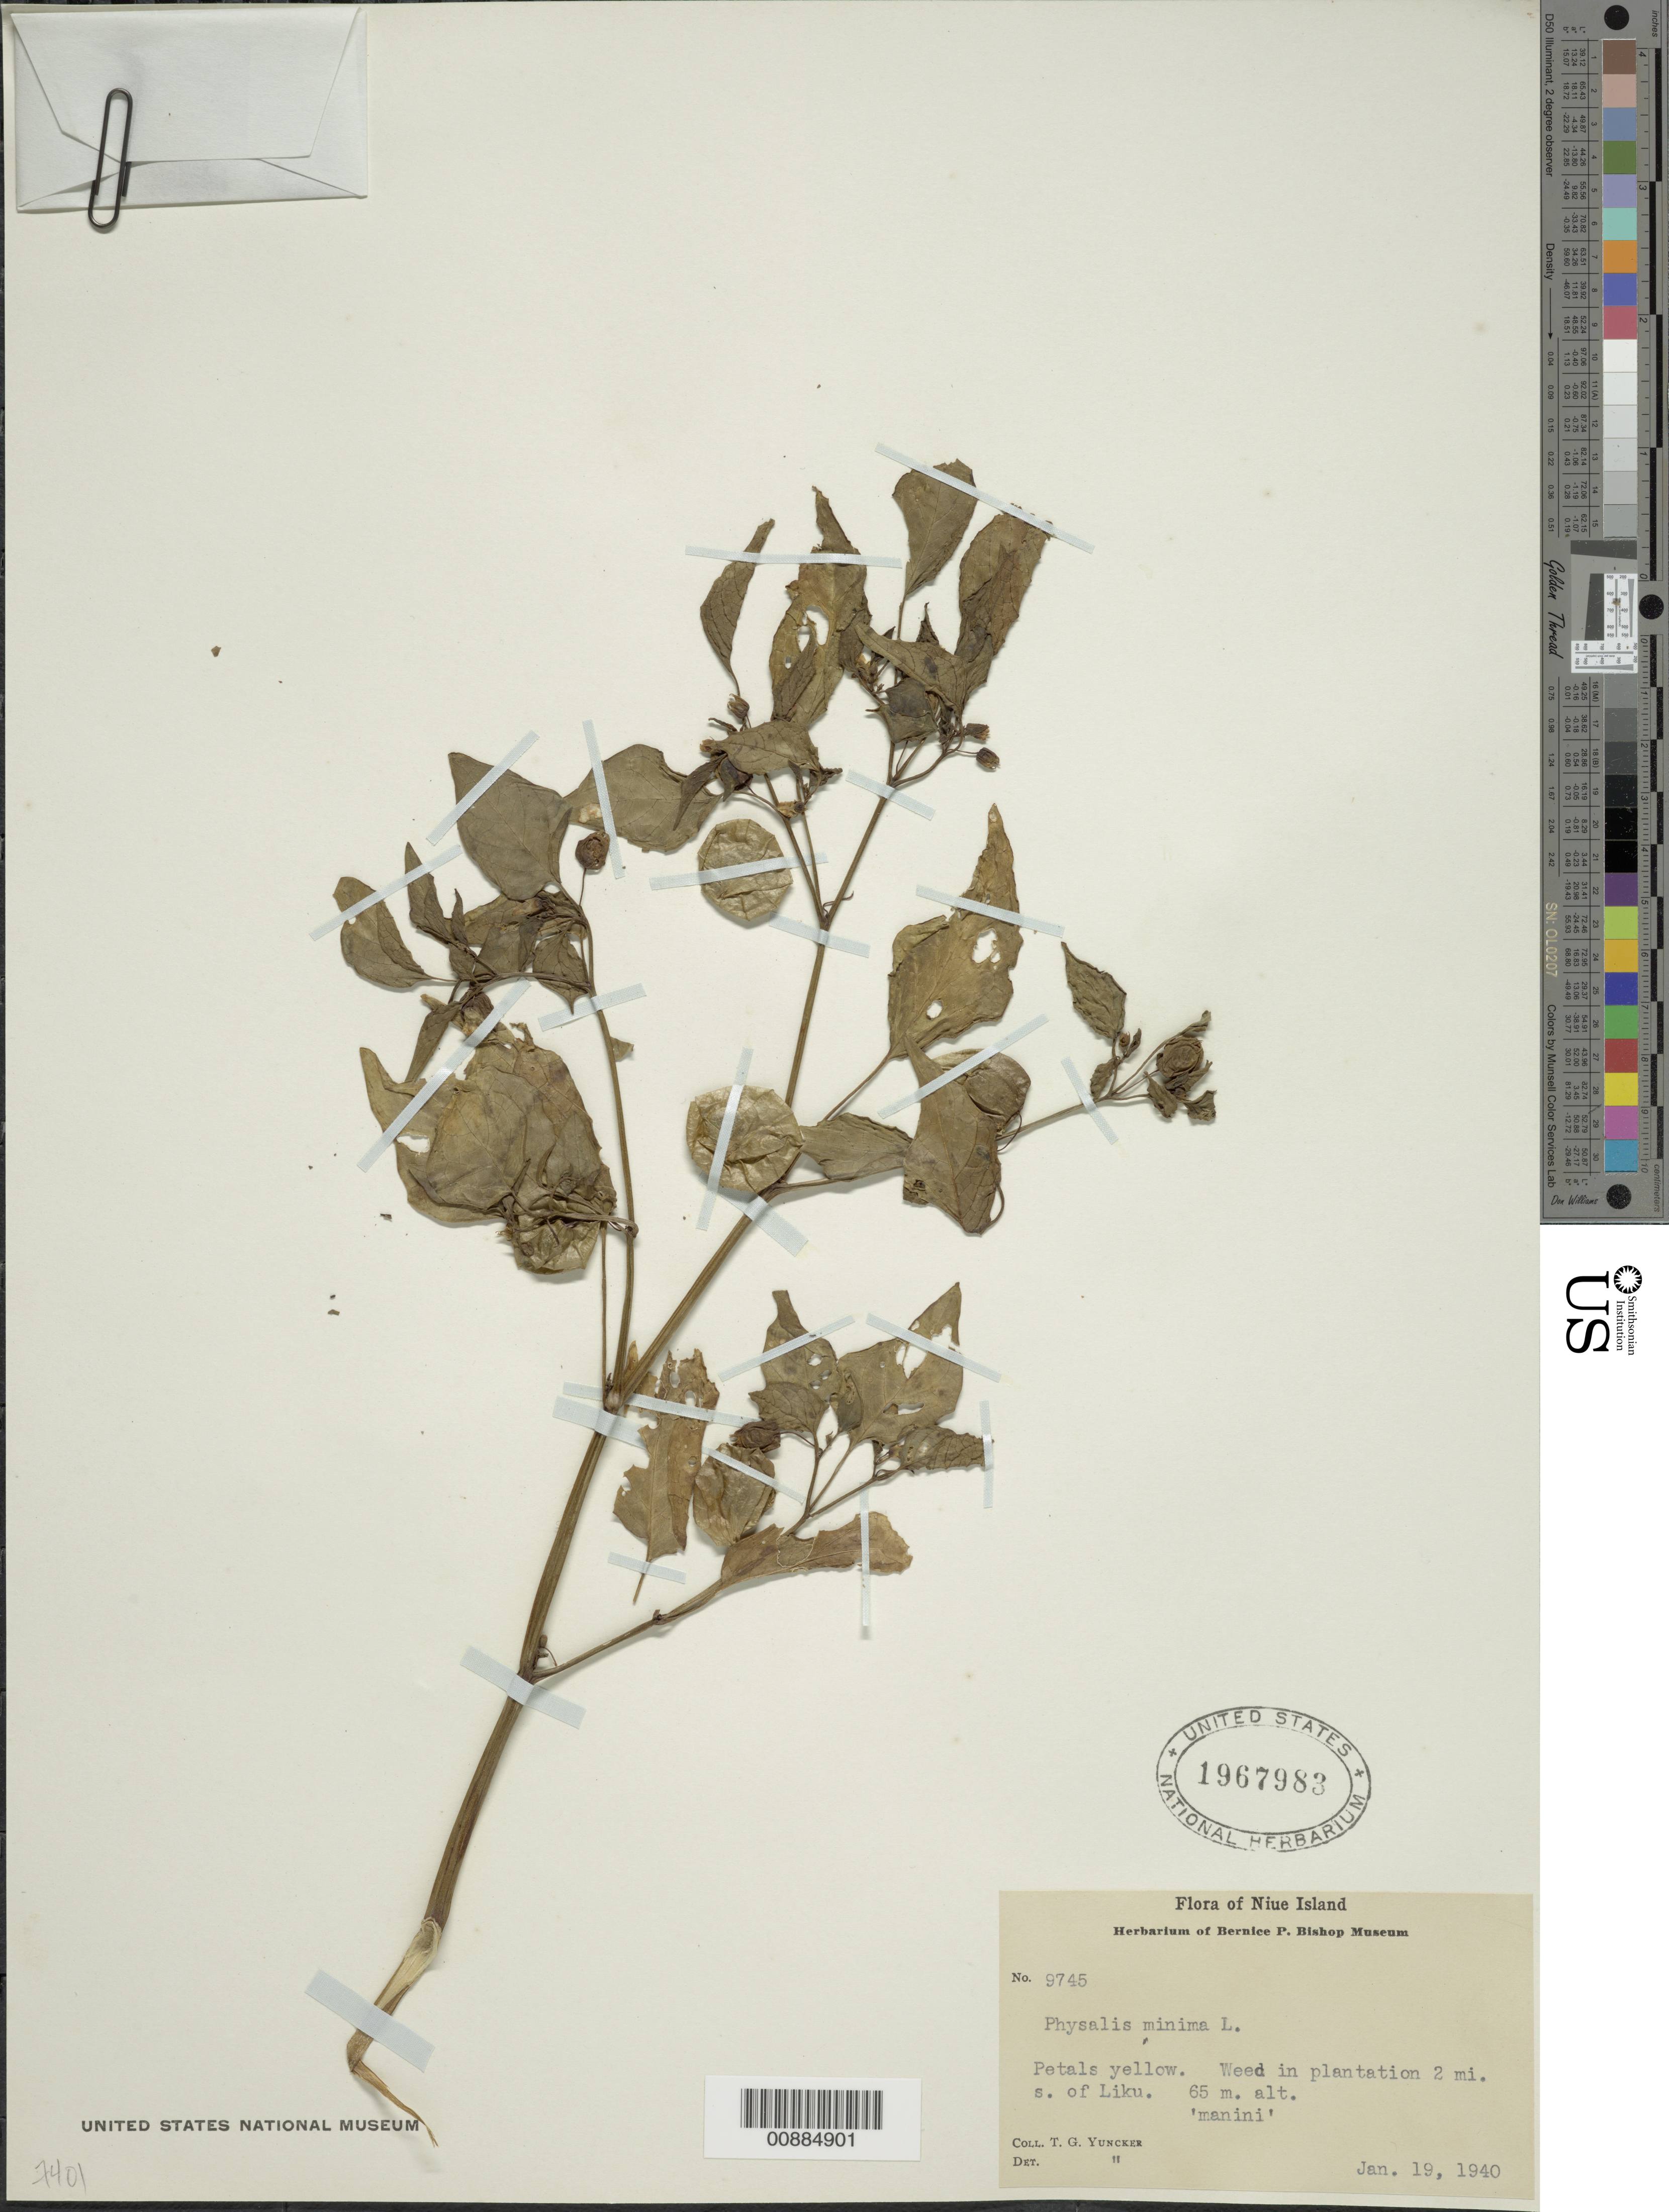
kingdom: Plantae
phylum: Tracheophyta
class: Magnoliopsida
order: Solanales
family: Solanaceae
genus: Physalis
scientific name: Physalis minima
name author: L.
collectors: T. G. Yuncker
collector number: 9745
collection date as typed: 19 Jan 1940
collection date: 1940-01-19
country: Niue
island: Niue I.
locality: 2 mi. s. of Liku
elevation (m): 65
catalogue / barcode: US 1967983